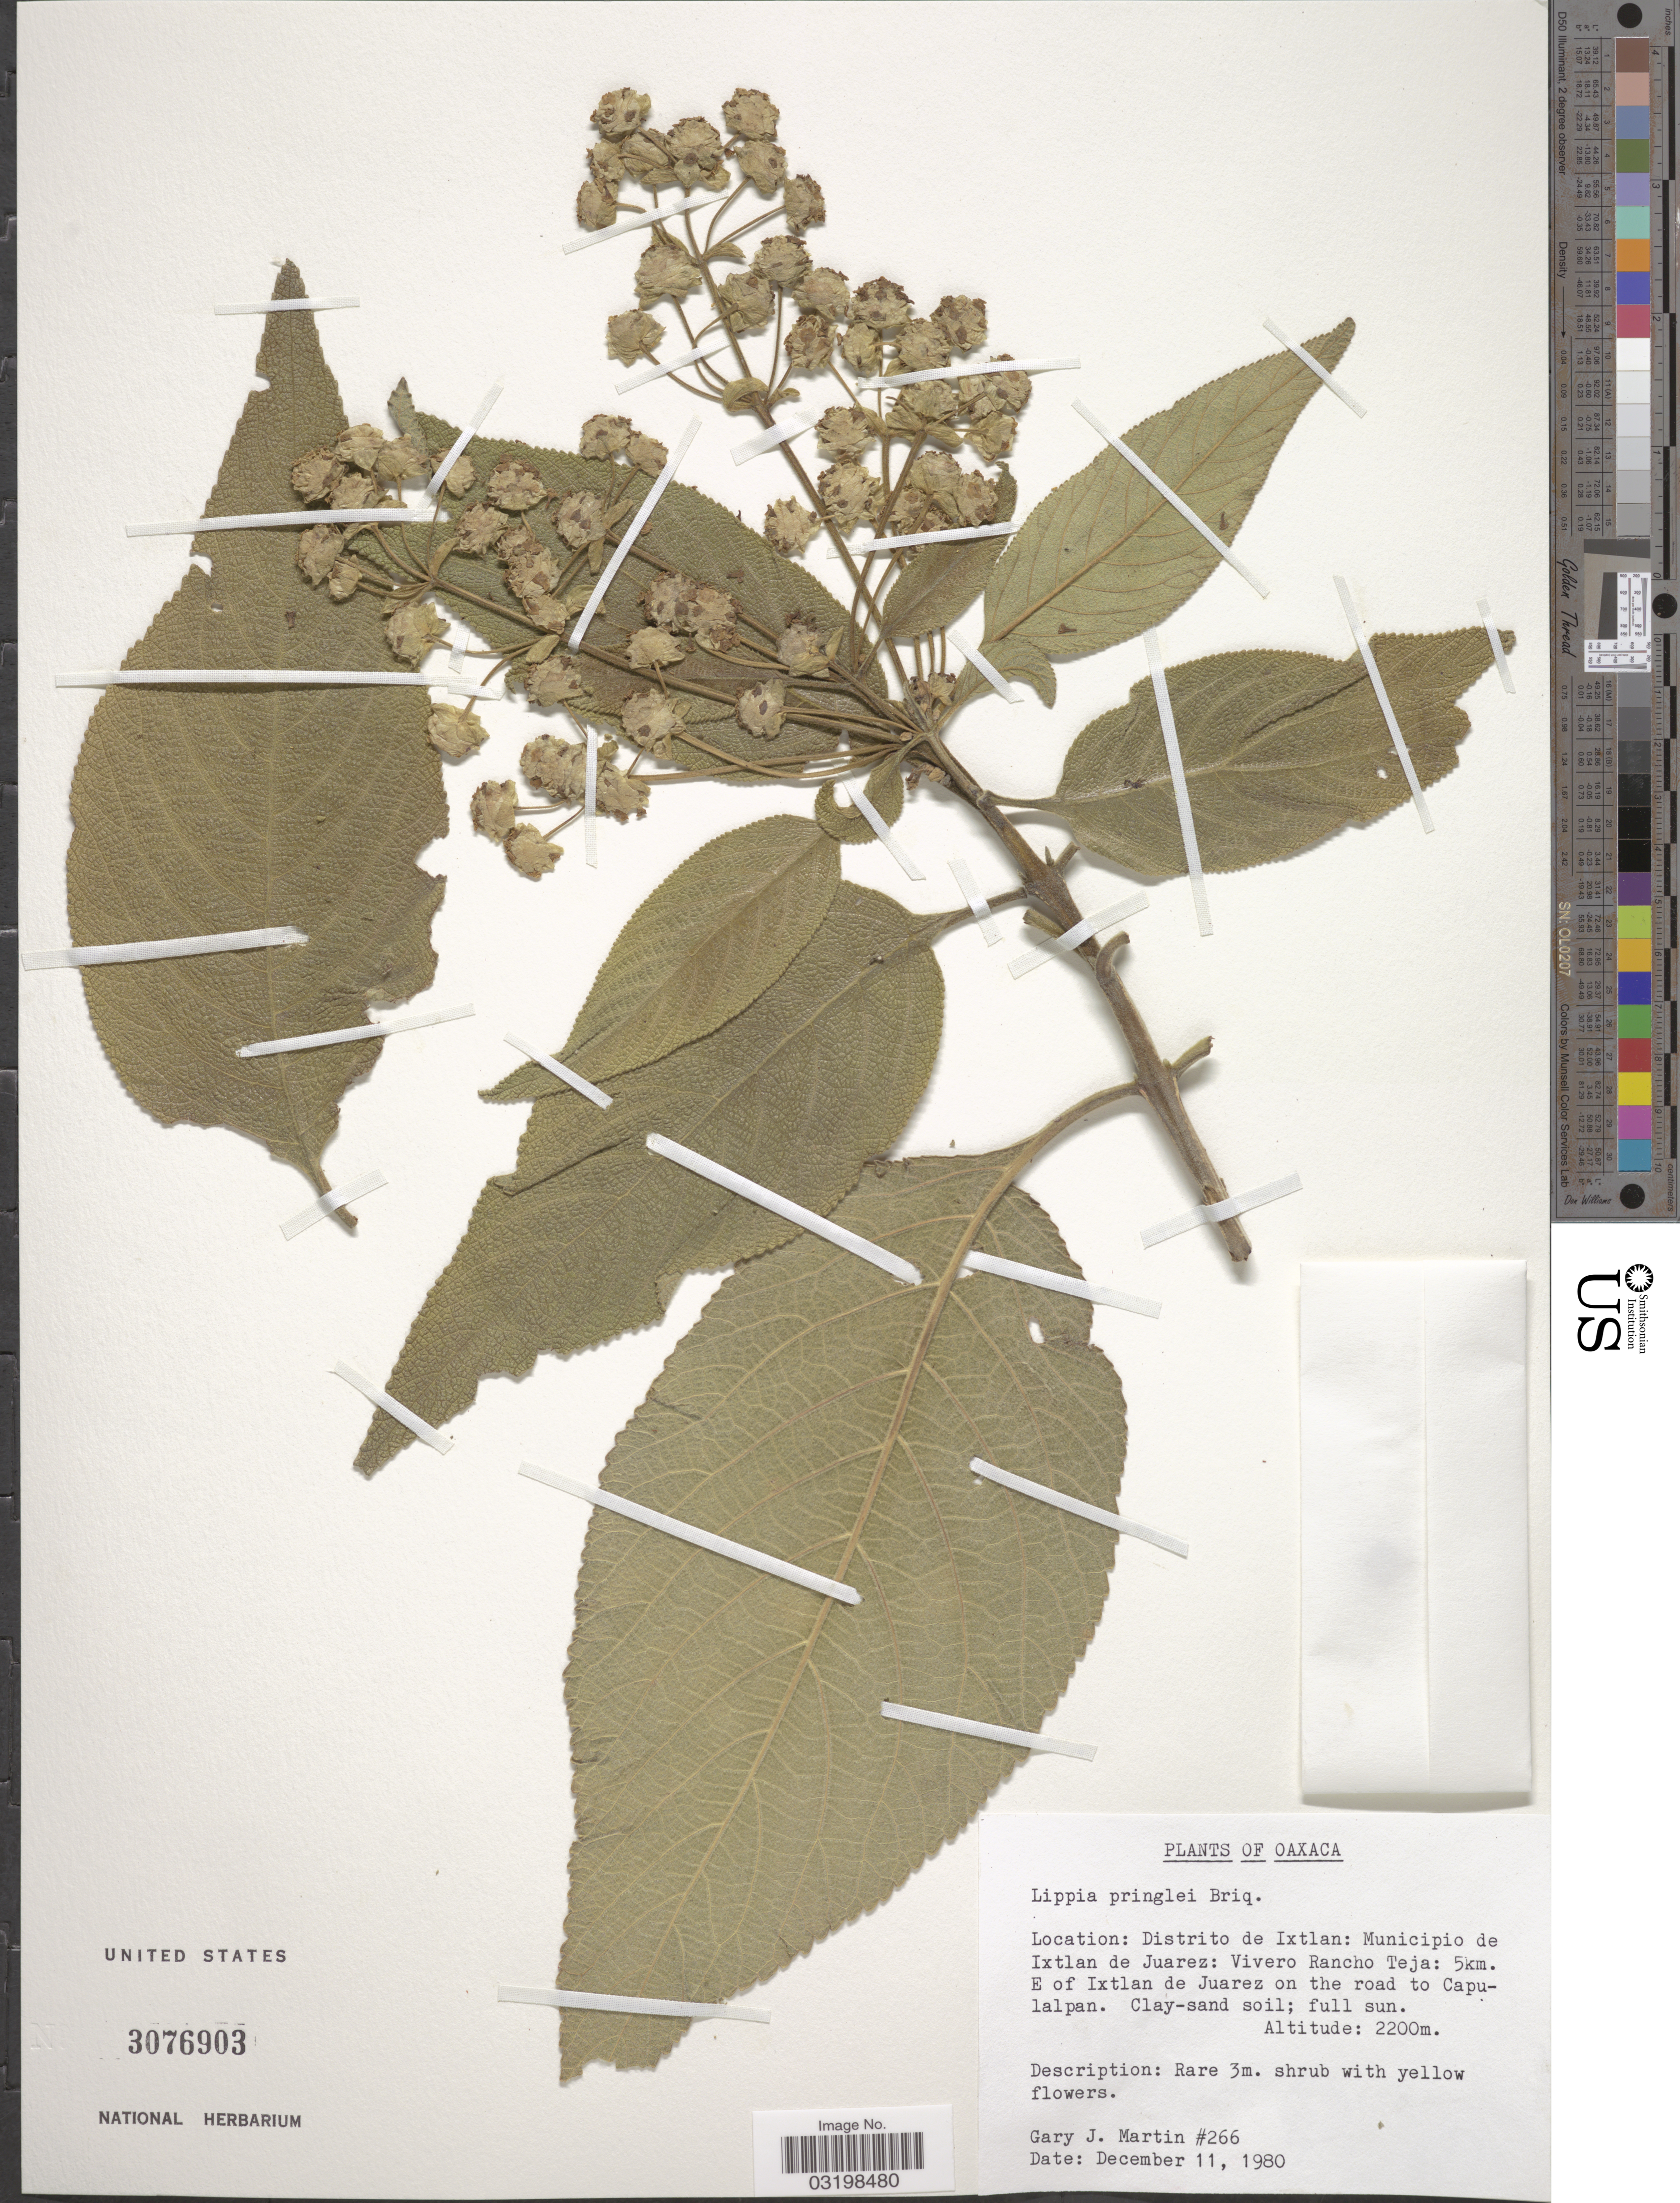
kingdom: Plantae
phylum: Tracheophyta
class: Magnoliopsida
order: Lamiales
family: Verbenaceae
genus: Lippia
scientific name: Lippia umbellata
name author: Cav.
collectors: G. J. Martin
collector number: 266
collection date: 1980-12-11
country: Mexico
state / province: Oaxaca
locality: Distrito de Ixtlan: Municipio de Ixtlan de Juarez: Vivero Rancho Teja: 5km. E of Ixtlan de Juarez on the road to Capulalpan.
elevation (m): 2200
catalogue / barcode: US 3076903